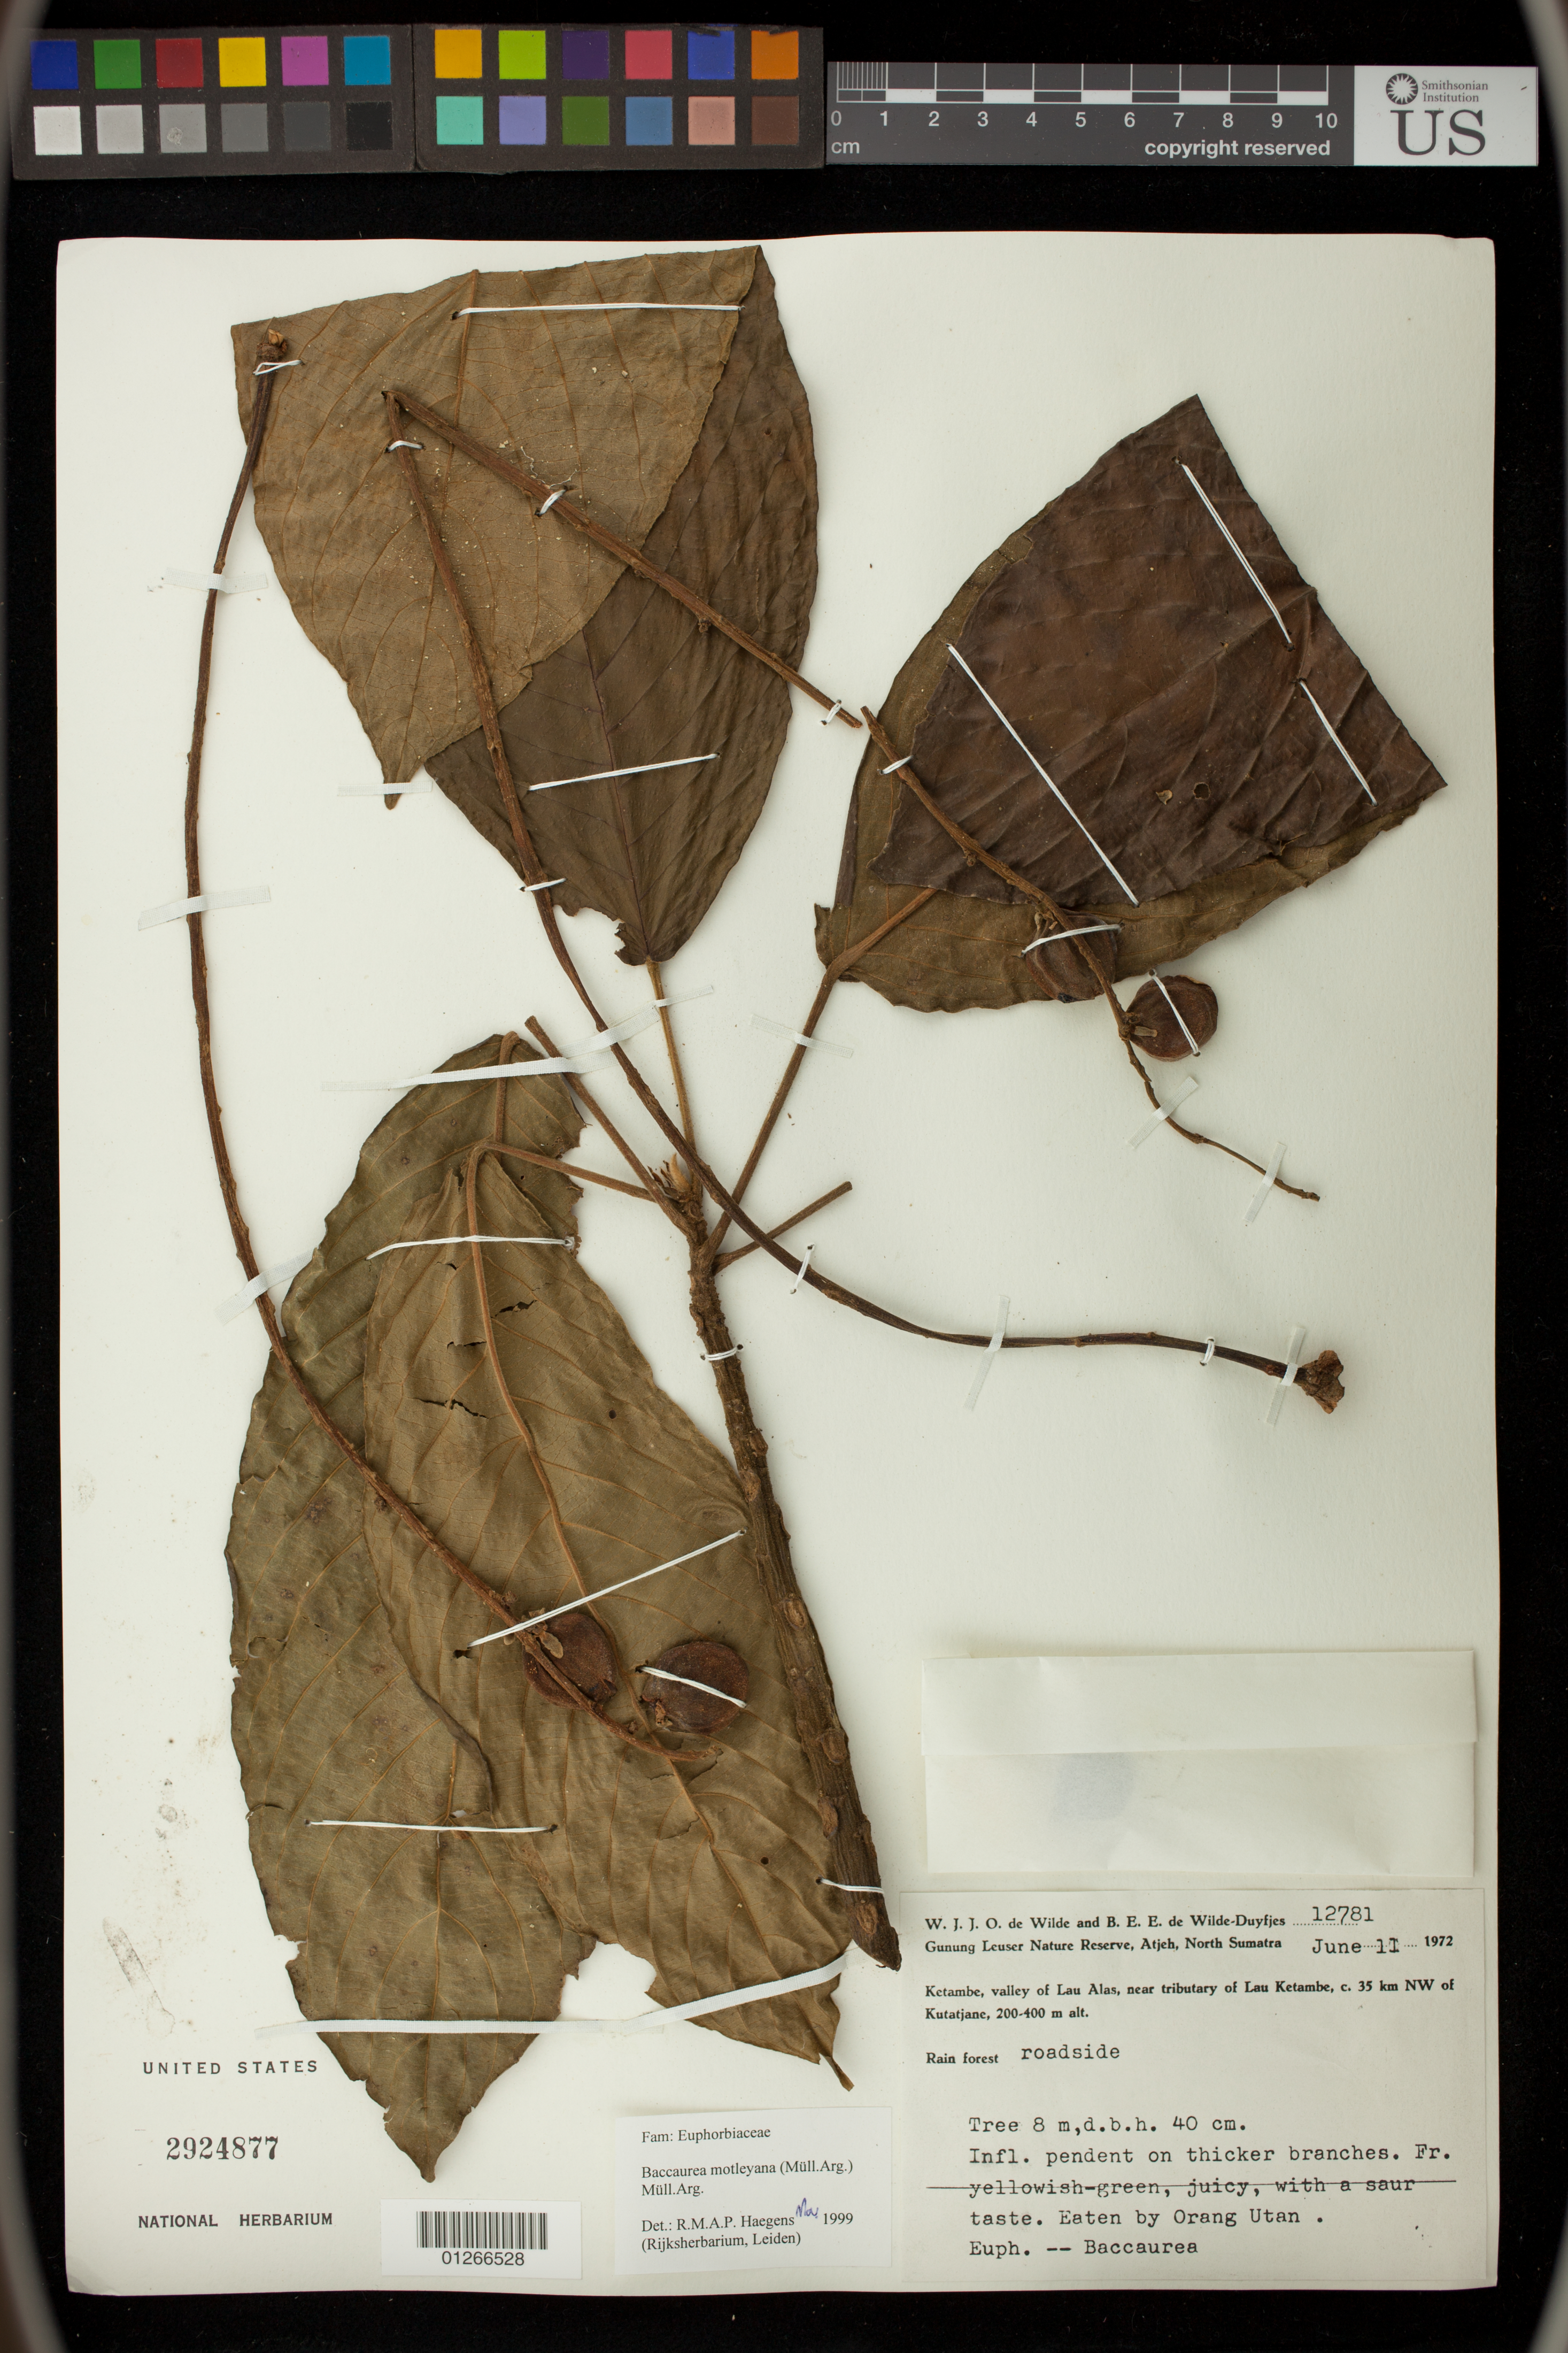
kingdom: Plantae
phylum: Tracheophyta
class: Magnoliopsida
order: Malpighiales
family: Phyllanthaceae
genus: Baccaurea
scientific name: Baccaurea motleyana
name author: (Müll. Arg.) Müll. Arg.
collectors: W. J. de Wilde & B. E. de Wilde-Duyfjes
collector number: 12781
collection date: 1972-06-11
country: Indonesia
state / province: Sumatra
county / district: Sumatera Utara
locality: Ketambe, valley of Lau Alas, near tributary of Lau Ketambe, c. 35 km NW of Kutatjane. Gunung Leuser Nature Reserve, Atjeh, North Sumatra.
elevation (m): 200